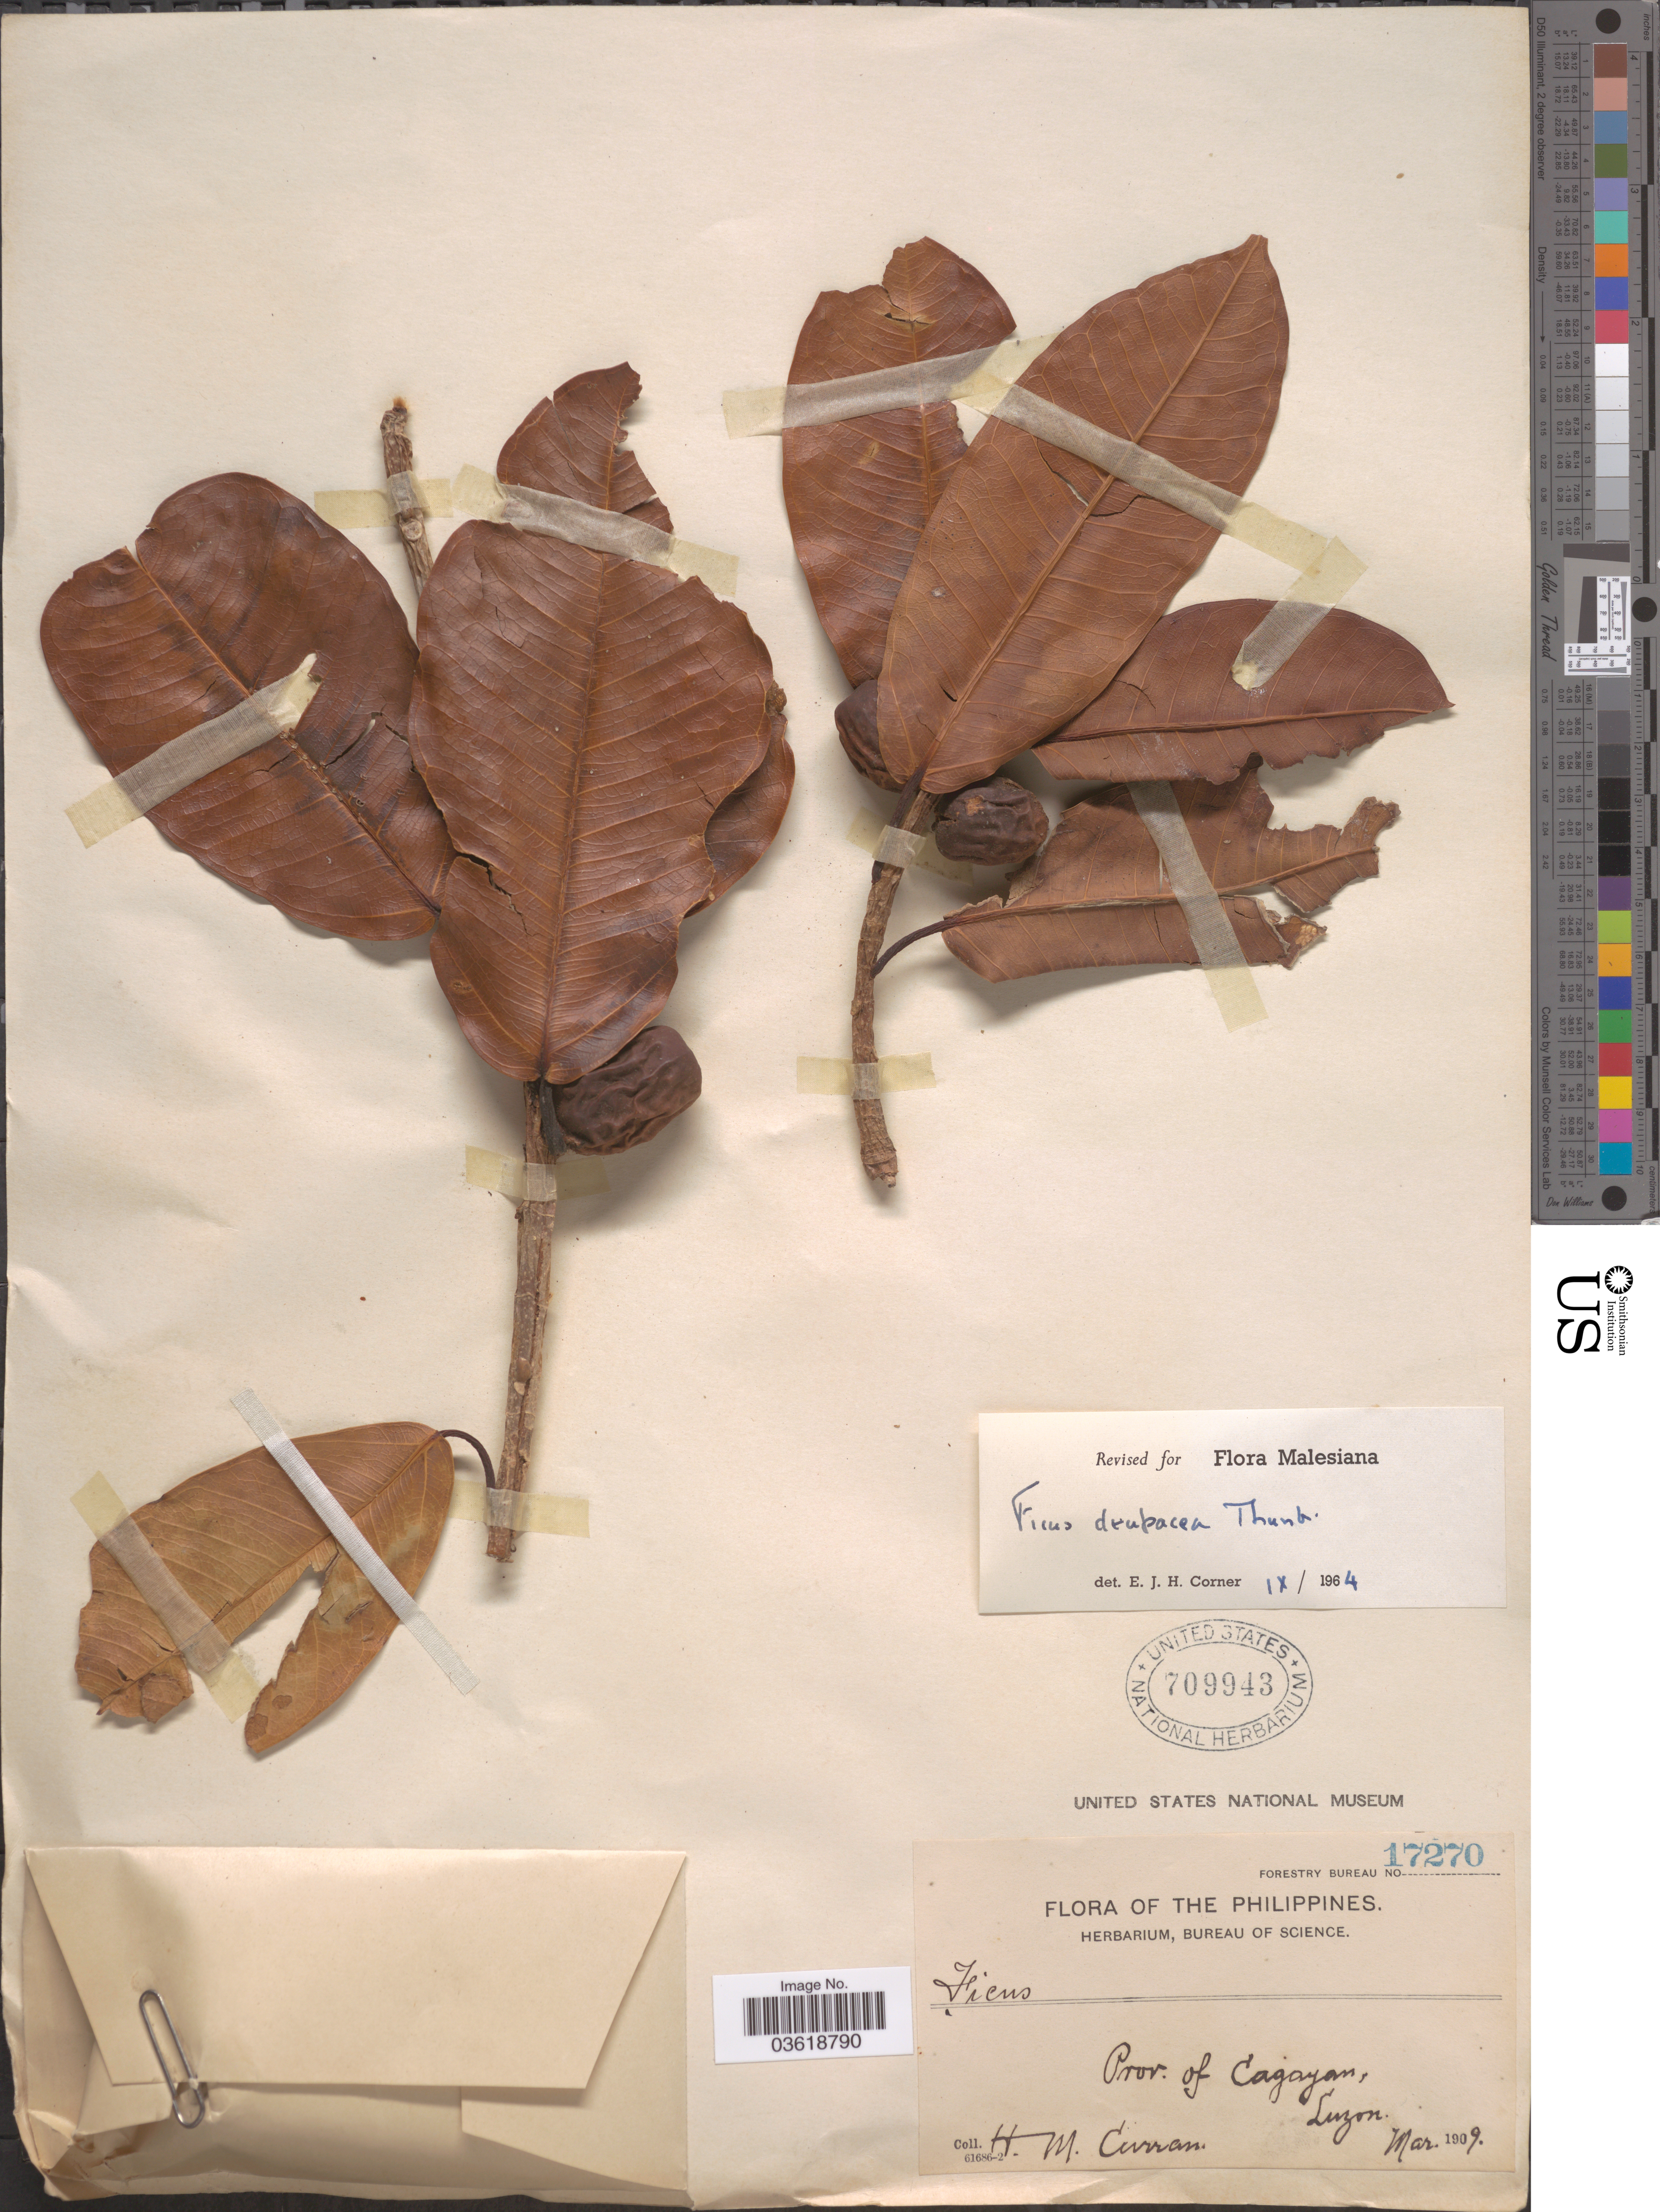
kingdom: Plantae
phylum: Tracheophyta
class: Magnoliopsida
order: Rosales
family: Moraceae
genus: Ficus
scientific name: Ficus drupacea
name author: Thunb.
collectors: H. M. Curran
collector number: Forestry Bureau 17270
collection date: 1909-03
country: Philippines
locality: Prov. of Cagayan, Luzon.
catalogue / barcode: US 709943